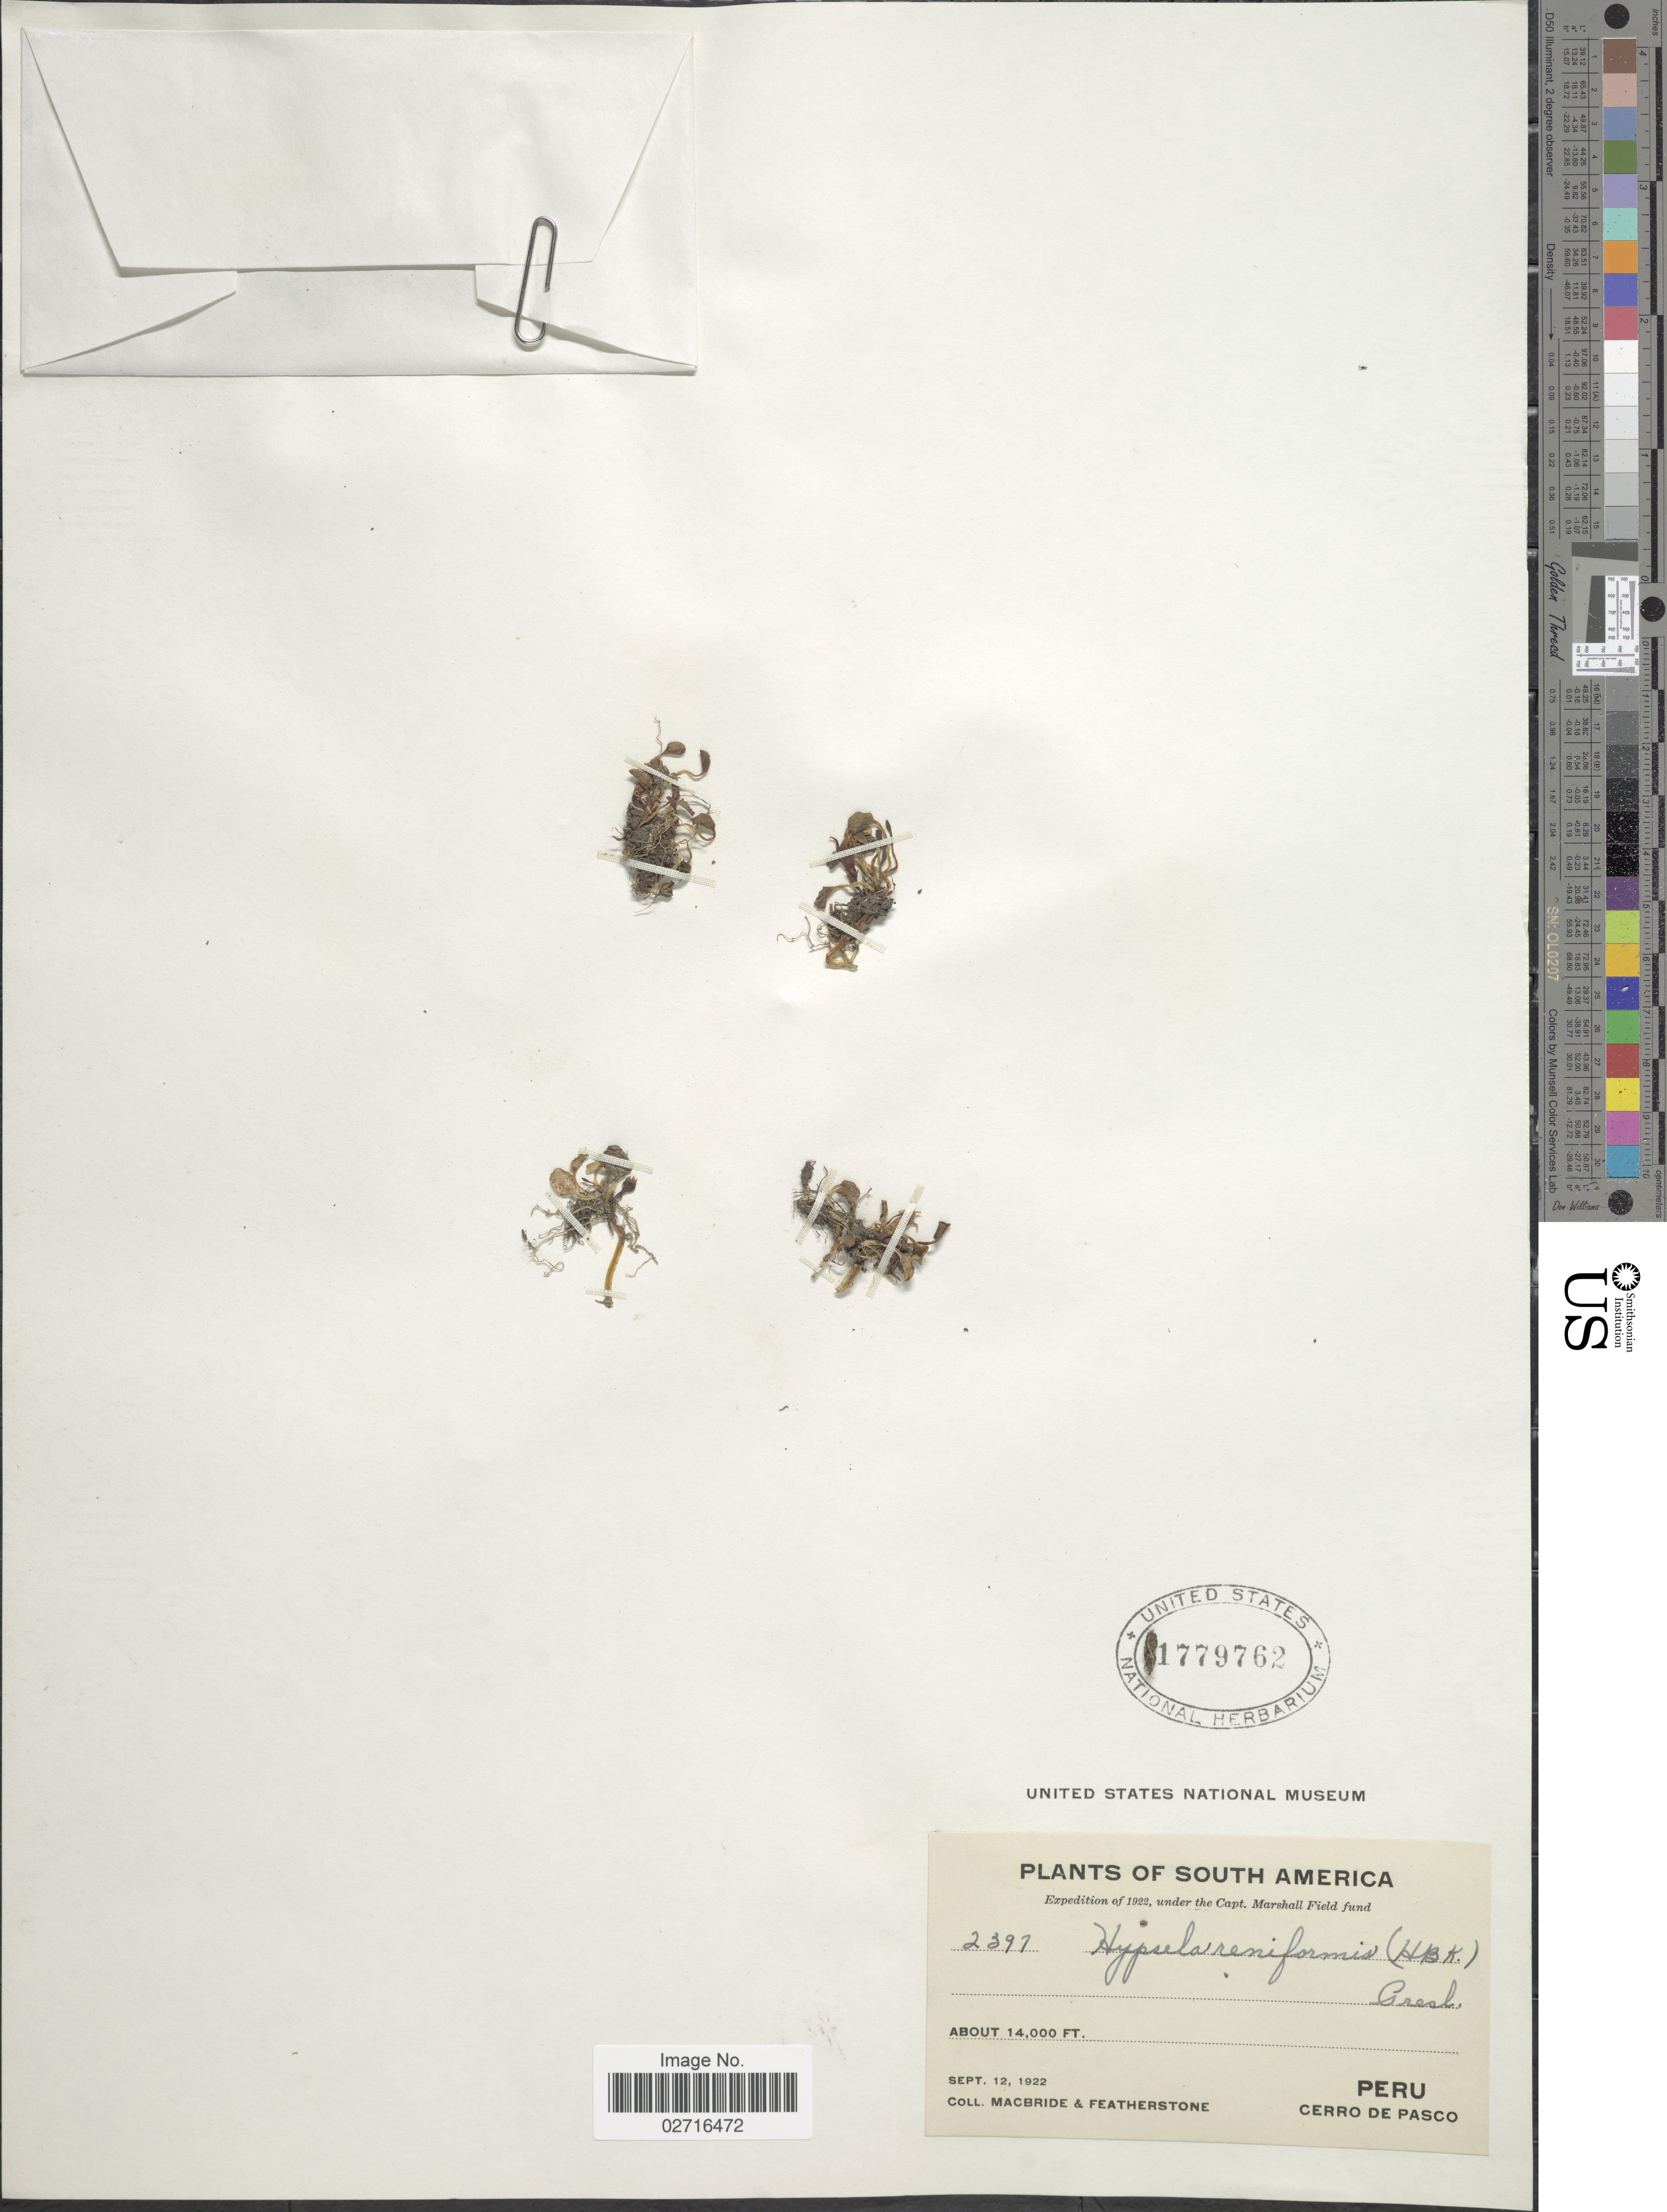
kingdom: Plantae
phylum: Tracheophyta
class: Magnoliopsida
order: Asterales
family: Campanulaceae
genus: Hypsela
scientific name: Hypsela reniformis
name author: (Kunth) C. Presl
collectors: Macbride, -- & -. Featherstone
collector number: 2397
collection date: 1922-09-12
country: Peru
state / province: Pasco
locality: Cerro de Pasco.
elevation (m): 4267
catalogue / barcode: US 1779762